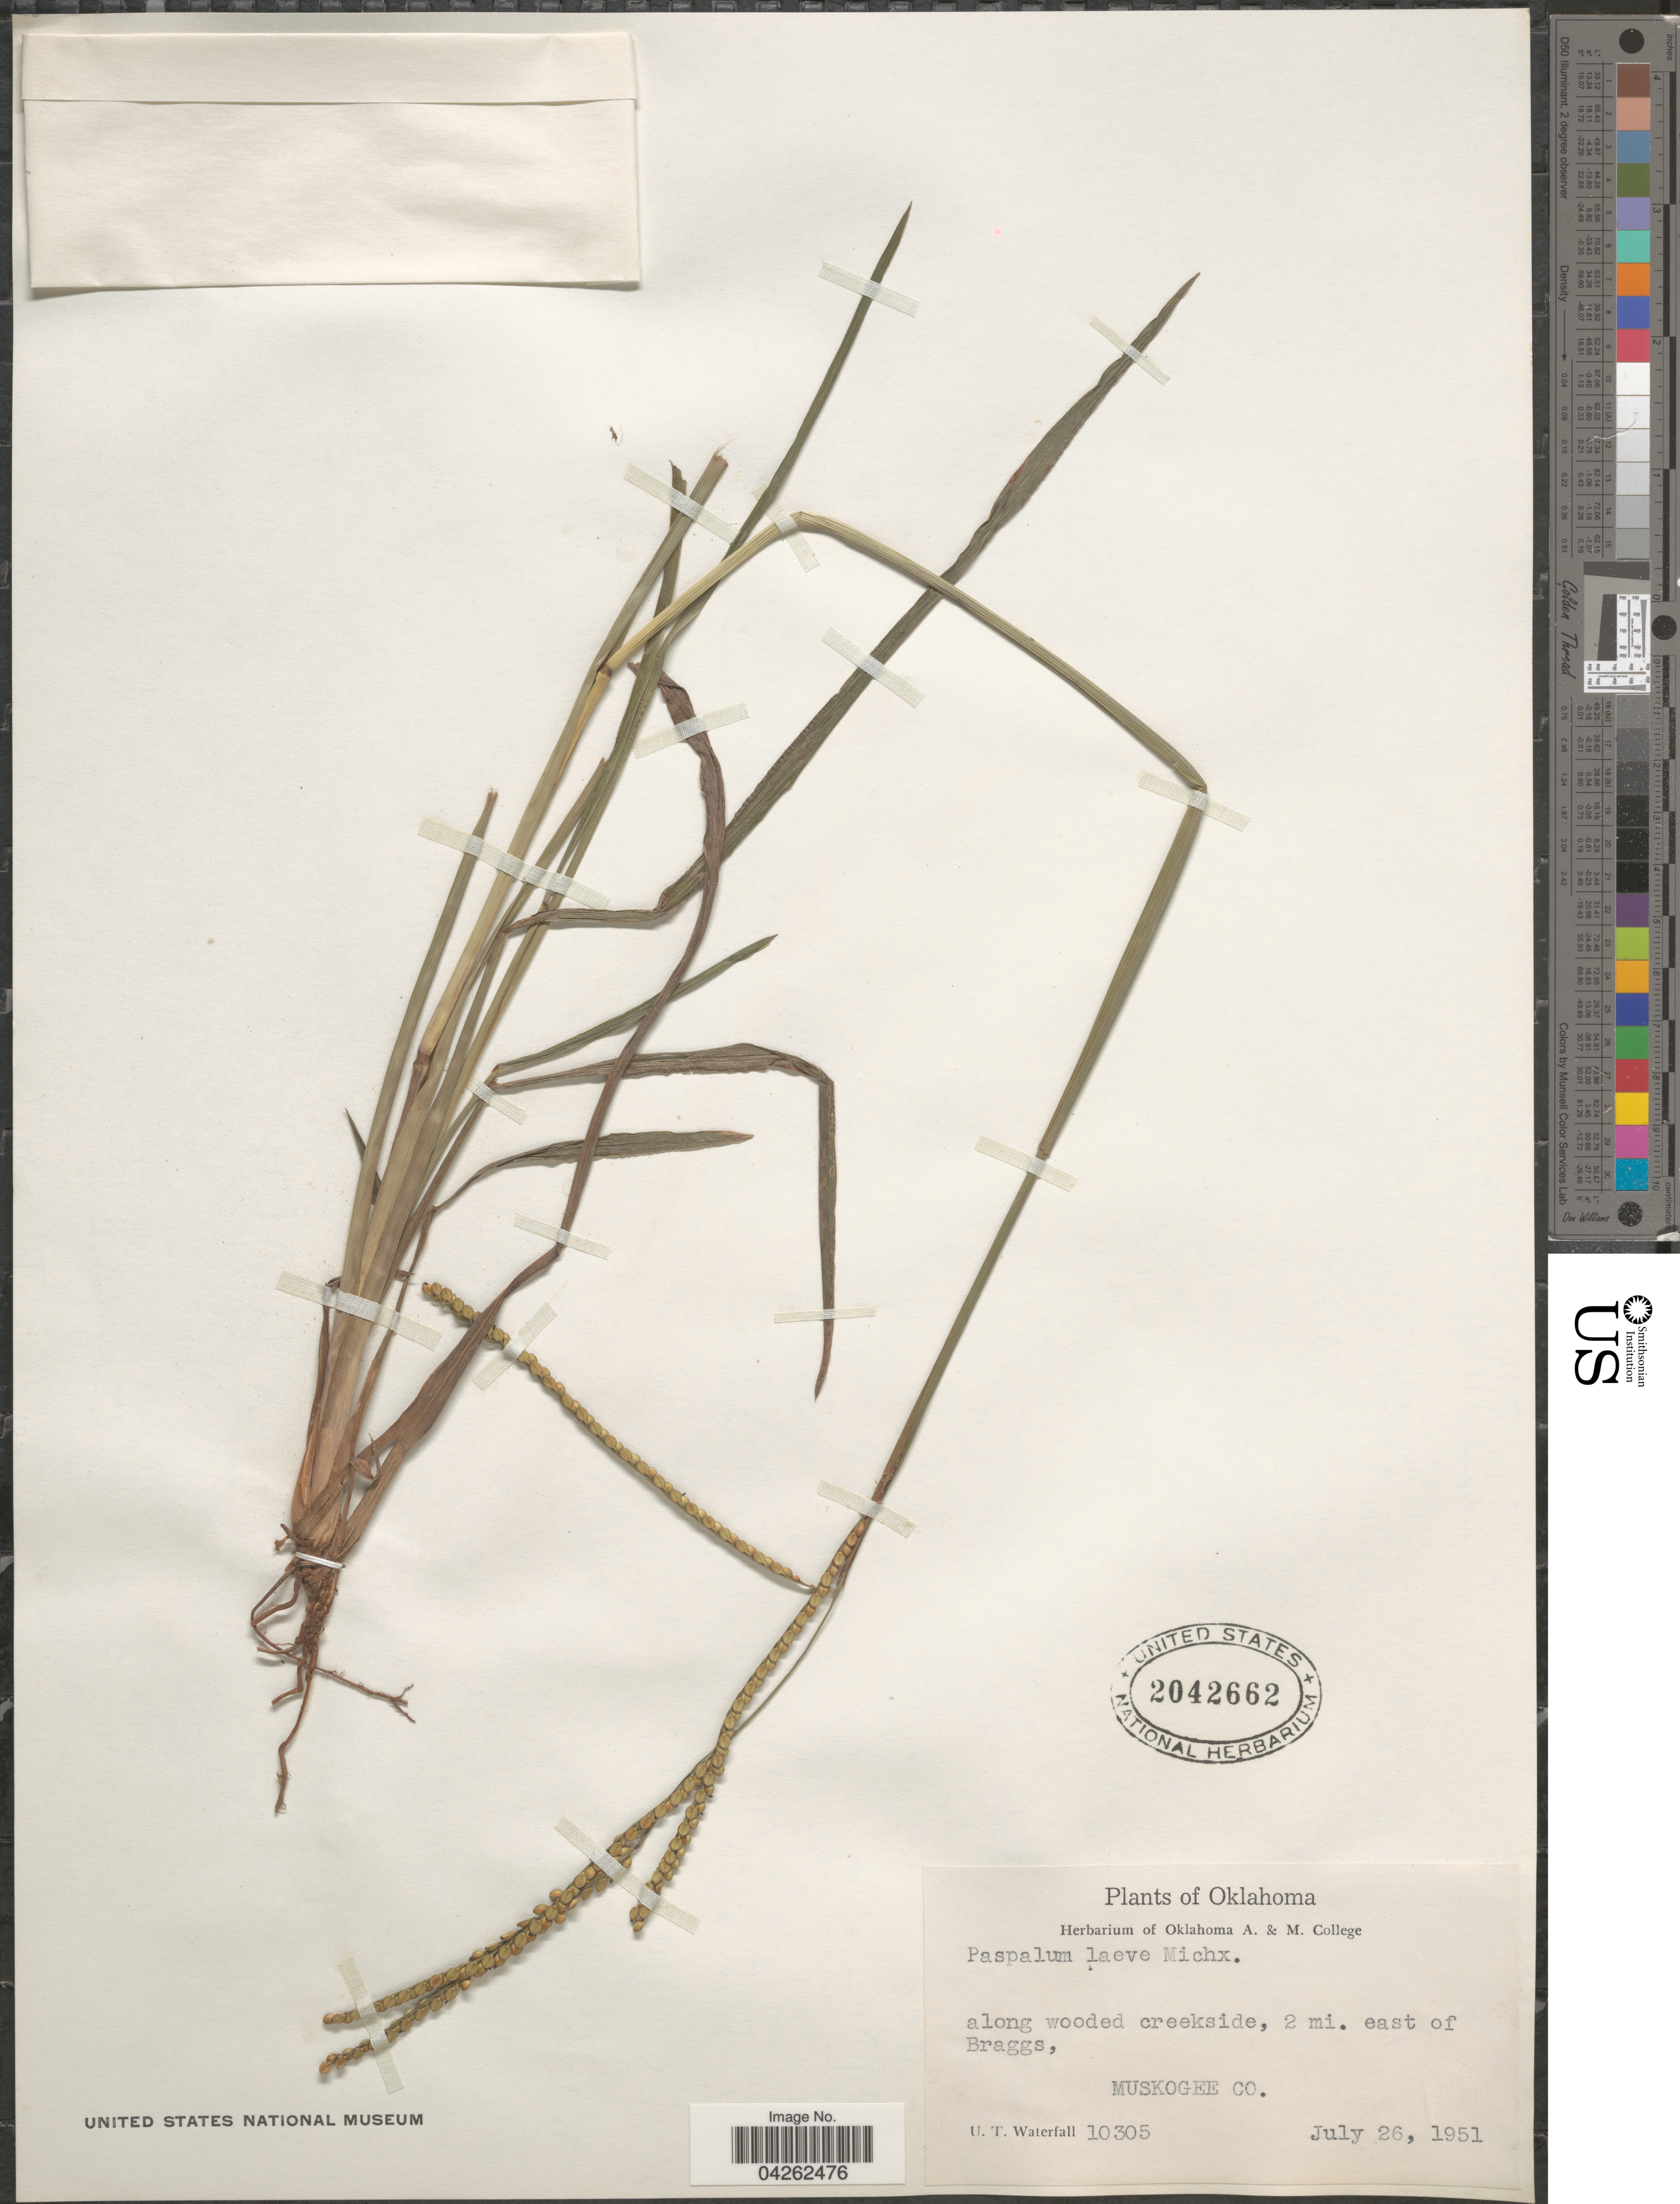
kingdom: Plantae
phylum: Tracheophyta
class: Liliopsida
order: Poales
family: Poaceae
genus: Paspalum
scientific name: Paspalum laeve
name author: Michx.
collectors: U. T. Waterfall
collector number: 10305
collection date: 1951-07-26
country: United States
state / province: Oklahoma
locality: Along wooded creekside, 2 mi. east of Braggs, Muskogee Co.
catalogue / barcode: US 2042662